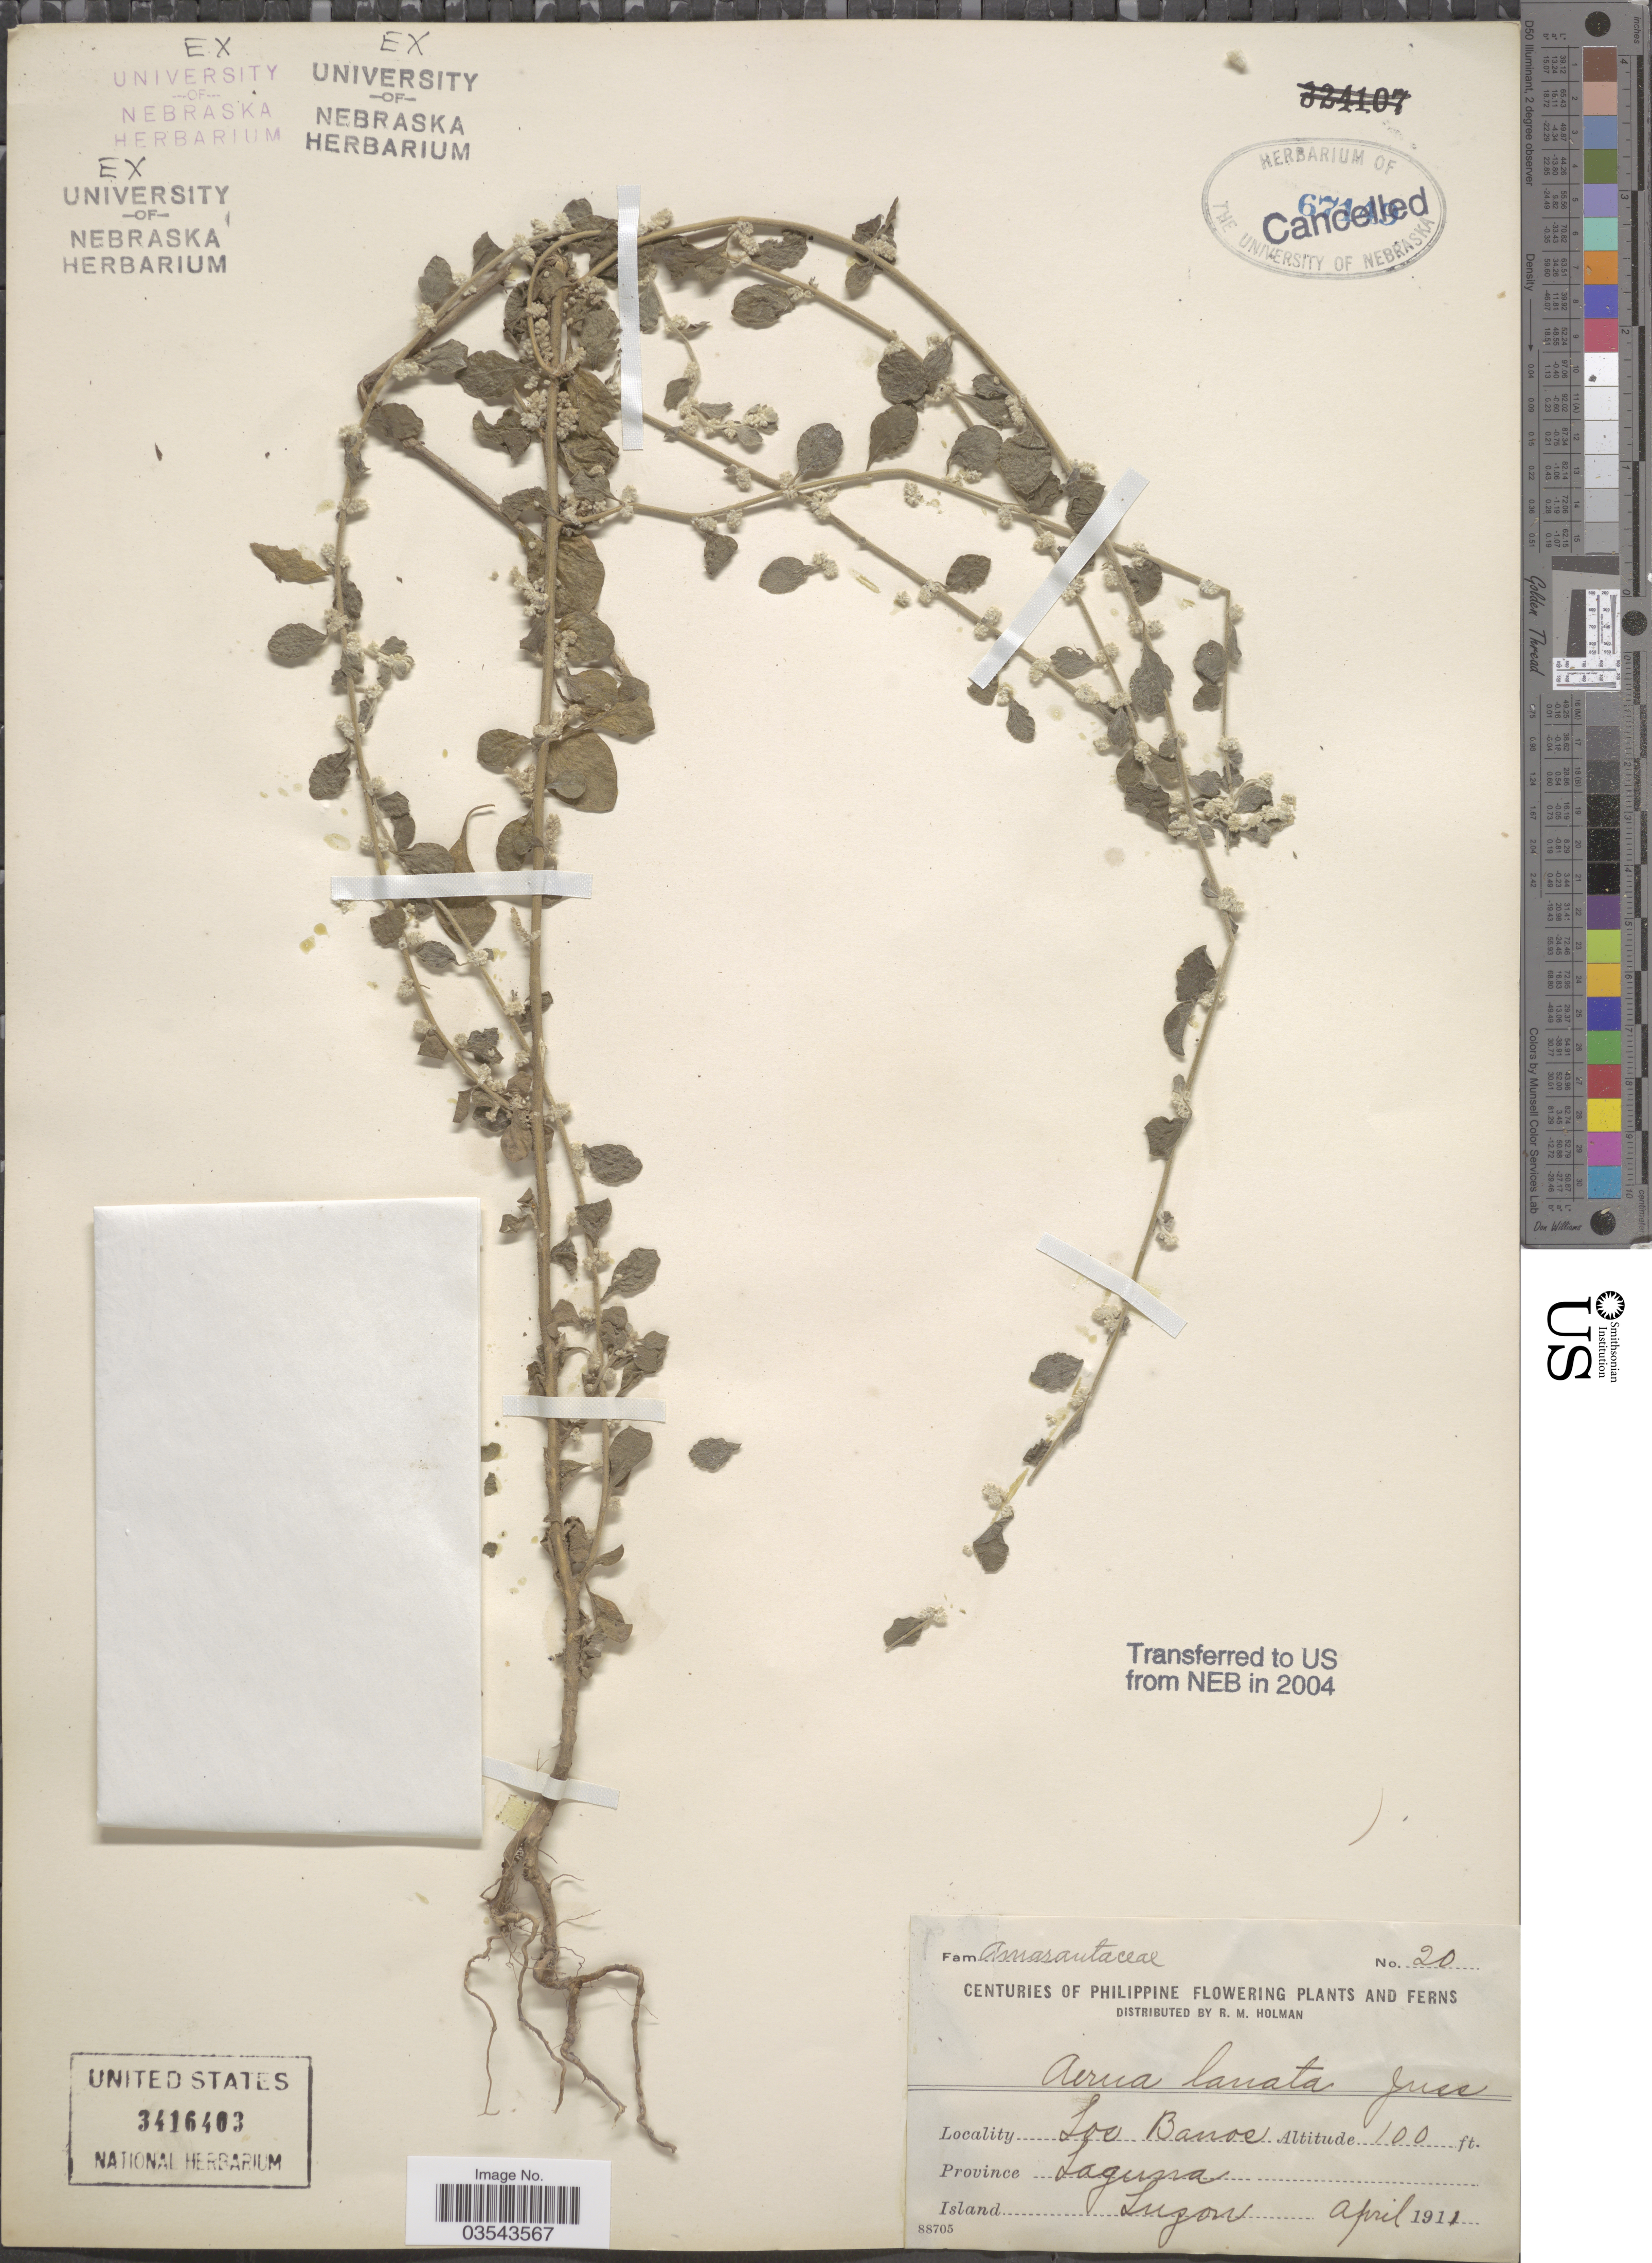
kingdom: Plantae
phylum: Tracheophyta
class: Magnoliopsida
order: Caryophyllales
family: Amaranthaceae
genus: Ouret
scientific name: Ouret lanata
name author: (L.) Kuntze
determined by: U.S. National Herbarium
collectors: R. Holman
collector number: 20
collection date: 1911-04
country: Philippines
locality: Los Banos. Province Laguna. Island Luzon.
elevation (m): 30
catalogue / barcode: US 3416403